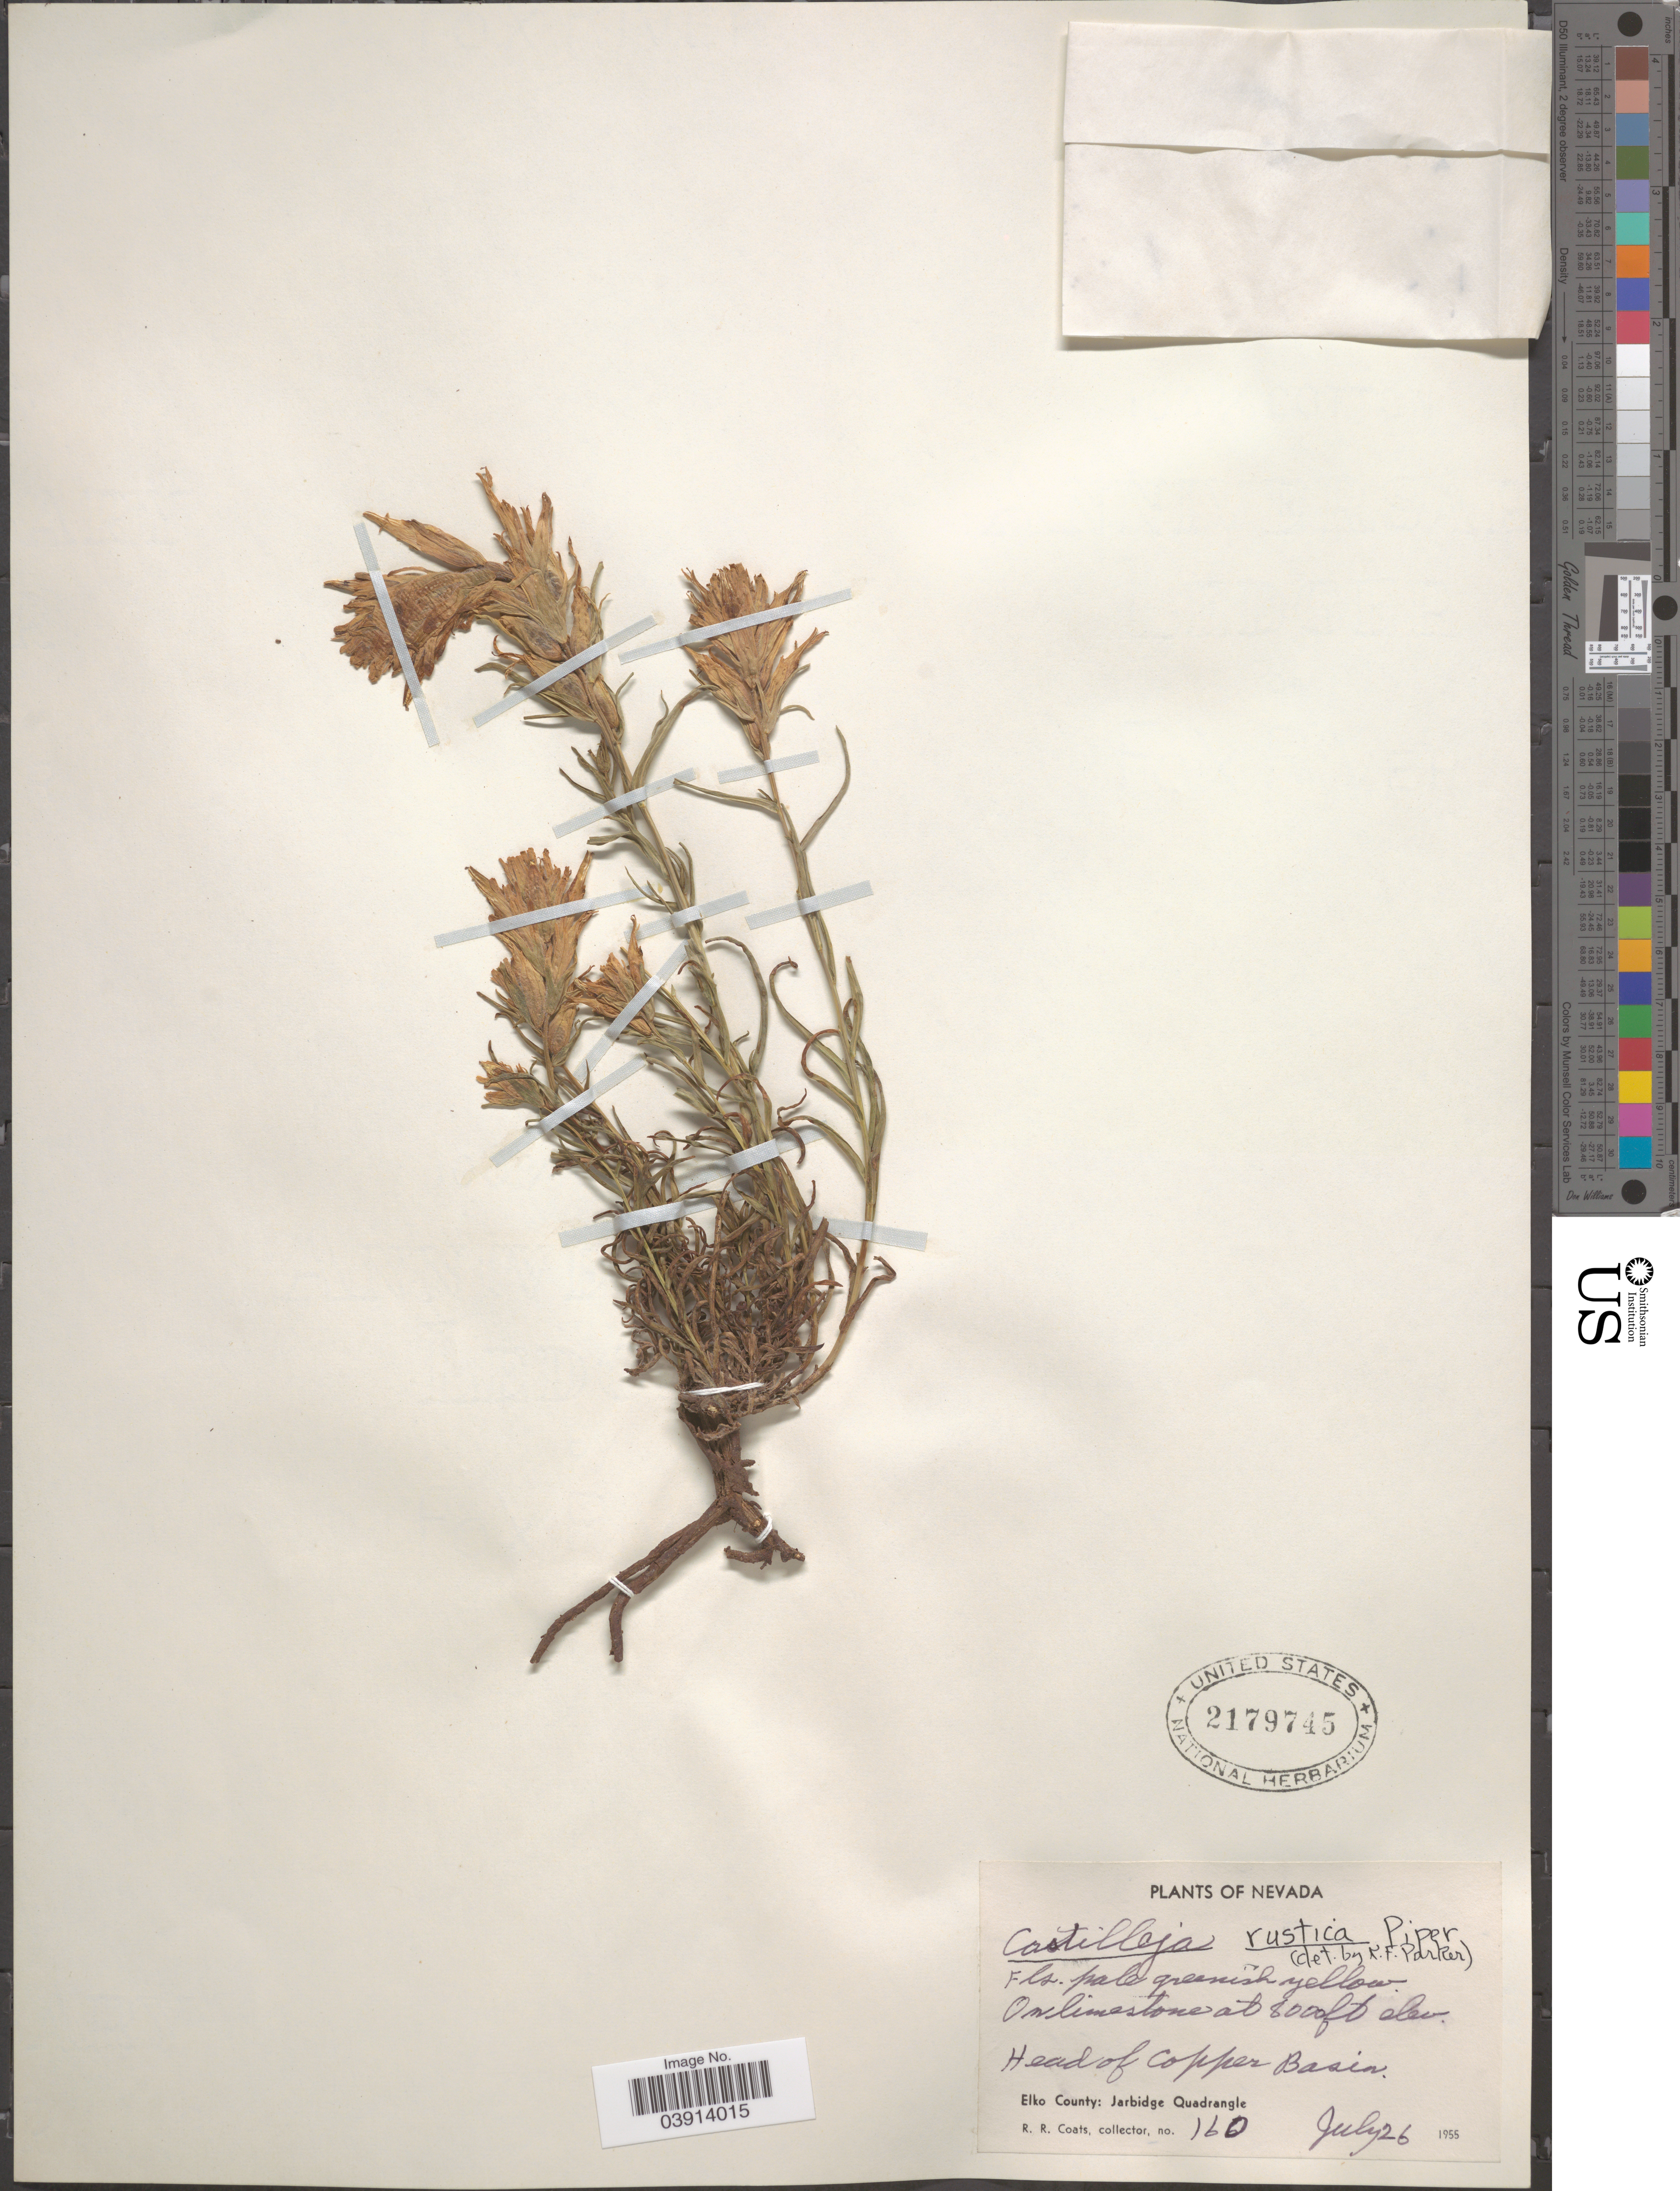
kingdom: Plantae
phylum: Tracheophyta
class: Magnoliopsida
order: Lamiales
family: Orobanchaceae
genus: Castilleja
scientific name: Castilleja rustica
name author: Piper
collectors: R. Coats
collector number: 160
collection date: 1955-07-26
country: United States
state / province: Nevada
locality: Head of Copper Basin. Elko County: Jarbridge Quadrangle.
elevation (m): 2438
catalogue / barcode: US 2179745